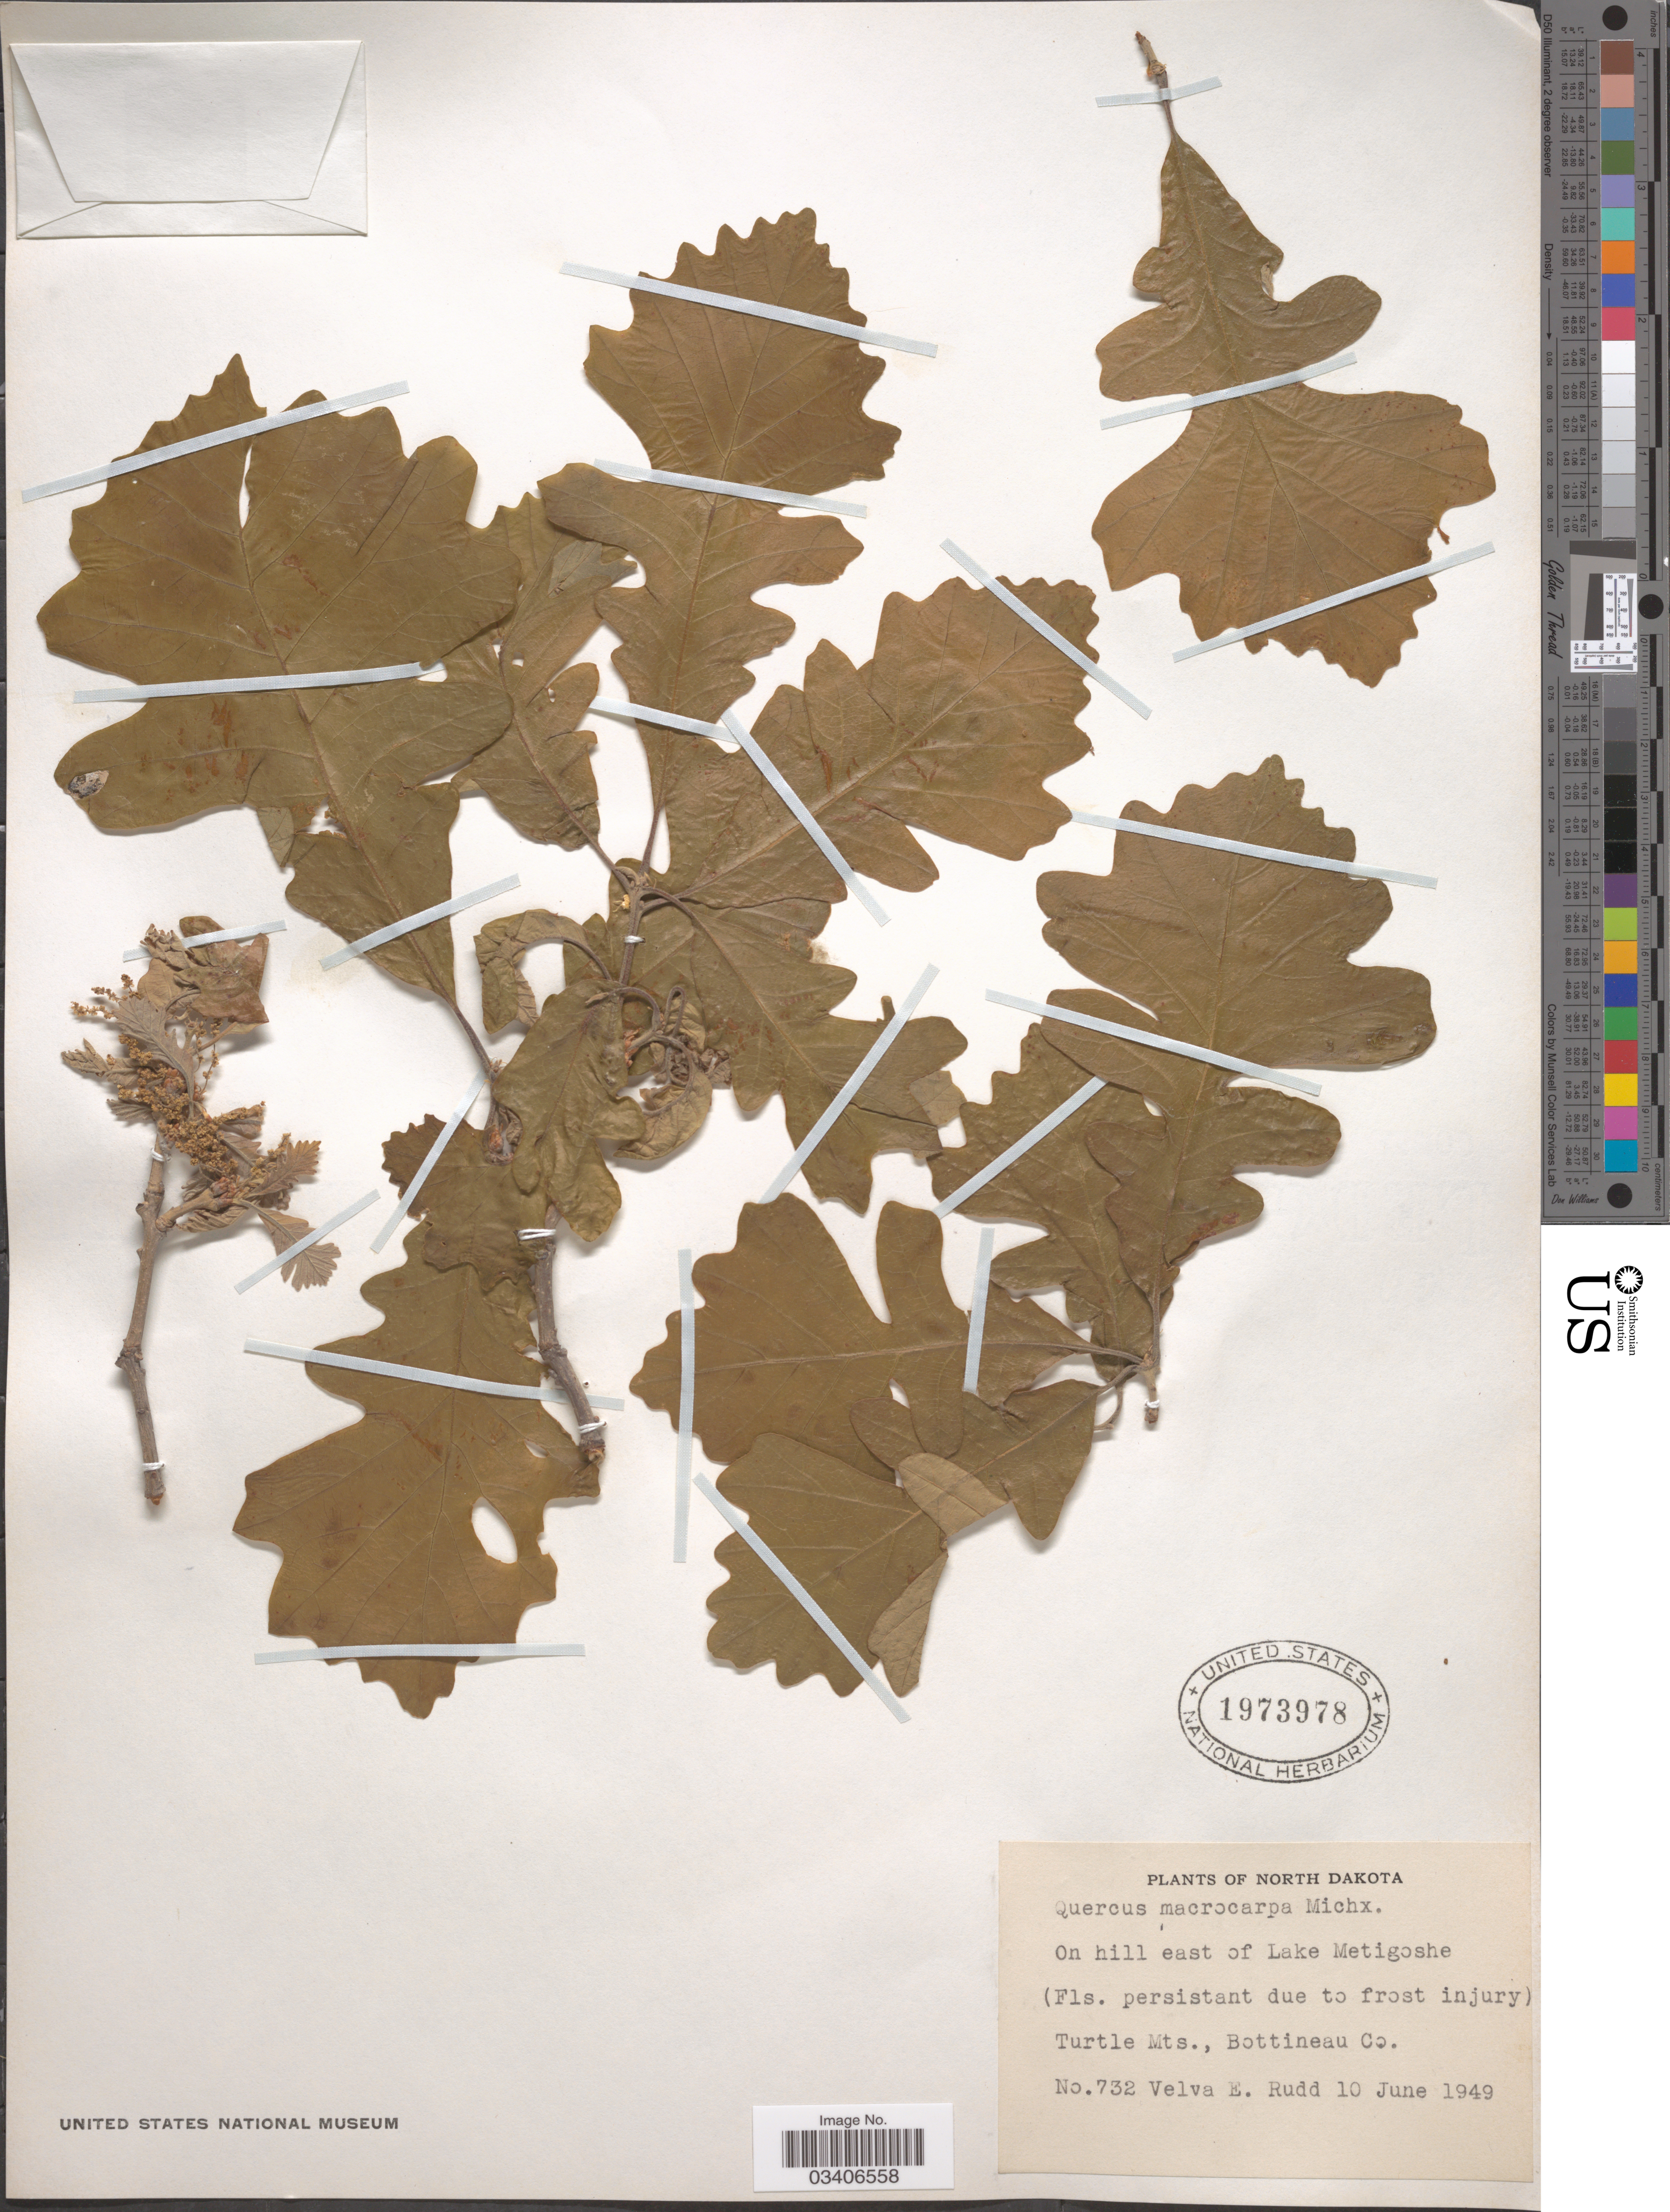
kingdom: Plantae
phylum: Tracheophyta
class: Magnoliopsida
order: Fagales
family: Fagaceae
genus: Quercus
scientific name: Quercus macrocarpa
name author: Michx.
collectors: V. E. Rudd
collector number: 732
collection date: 1949-06-10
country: United States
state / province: North Dakota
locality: On hill east of Lake Metigoshe. Turtle Mts., Bottineau Co.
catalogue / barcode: US 1973978